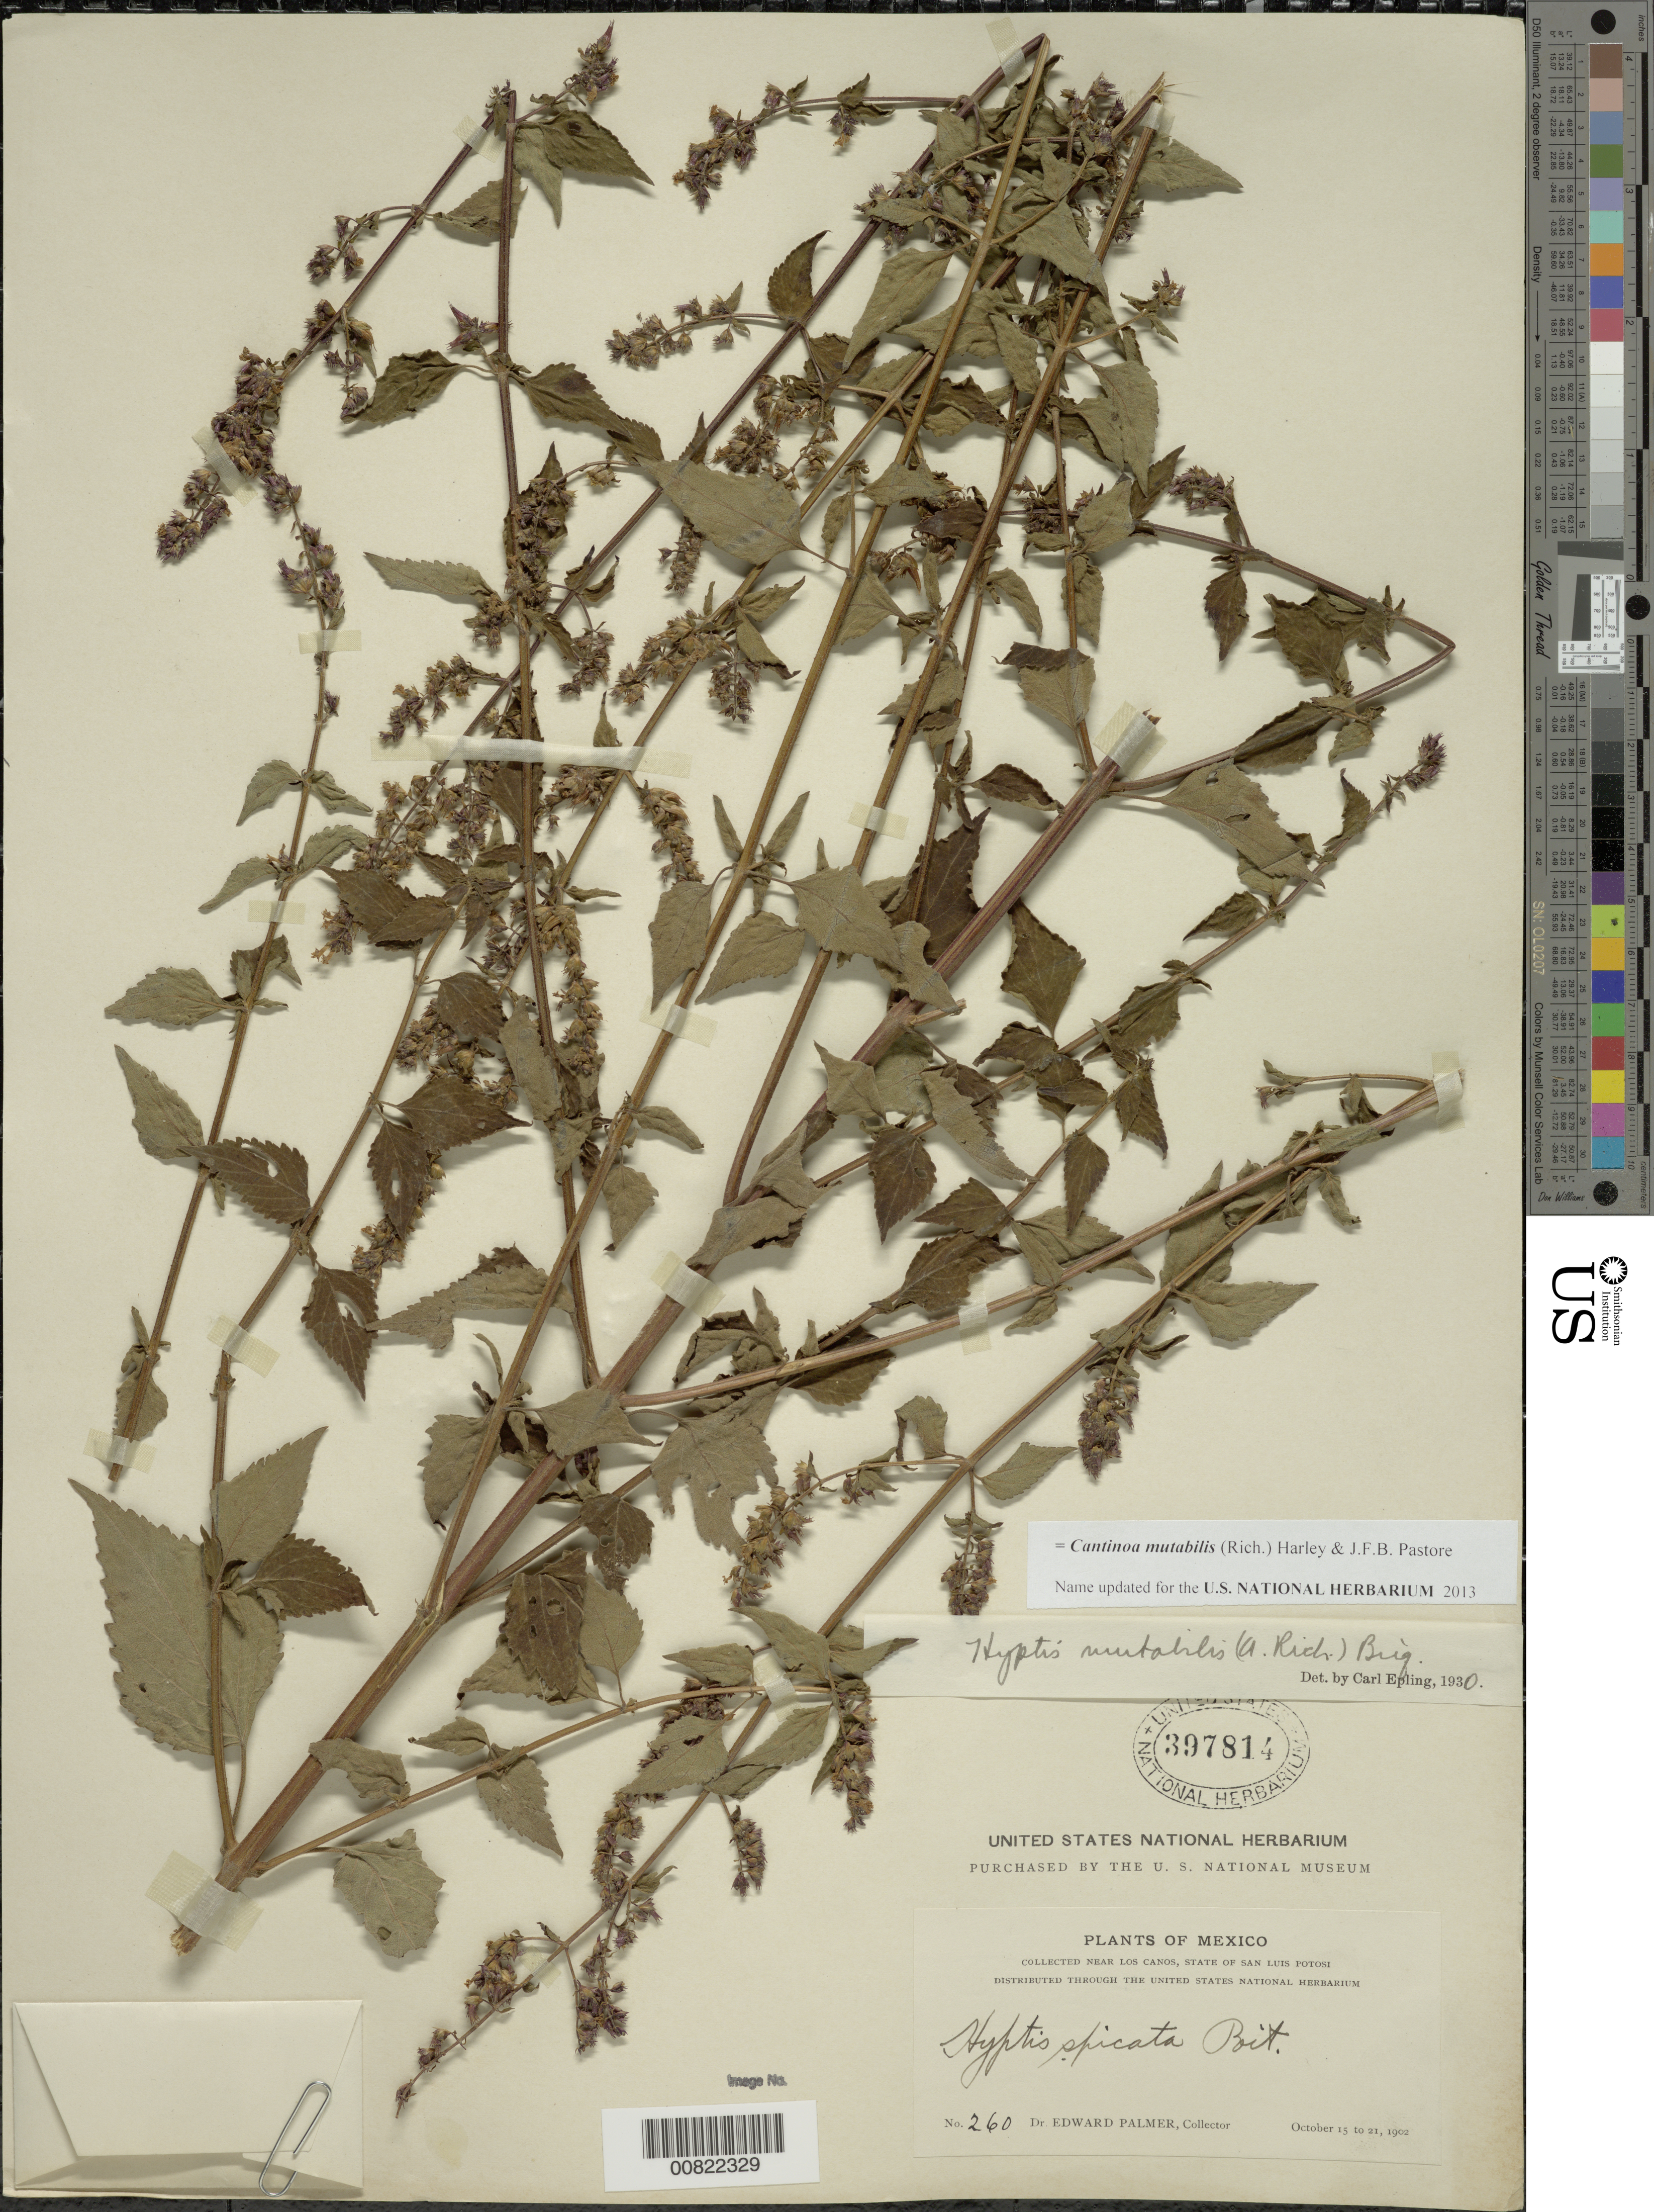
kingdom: Plantae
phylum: Tracheophyta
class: Magnoliopsida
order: Lamiales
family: Lamiaceae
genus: Cantinoa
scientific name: Cantinoa mutabilis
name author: (Epling) Harley & J.F.B. Pastore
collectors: E. Palmer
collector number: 260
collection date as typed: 15 Oct 1902 to 21 Oct 1902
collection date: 1902-10-15/1902-10-21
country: Mexico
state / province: San Luis Potosí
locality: Near Los Canos, San Luis Potosí.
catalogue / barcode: US 397814